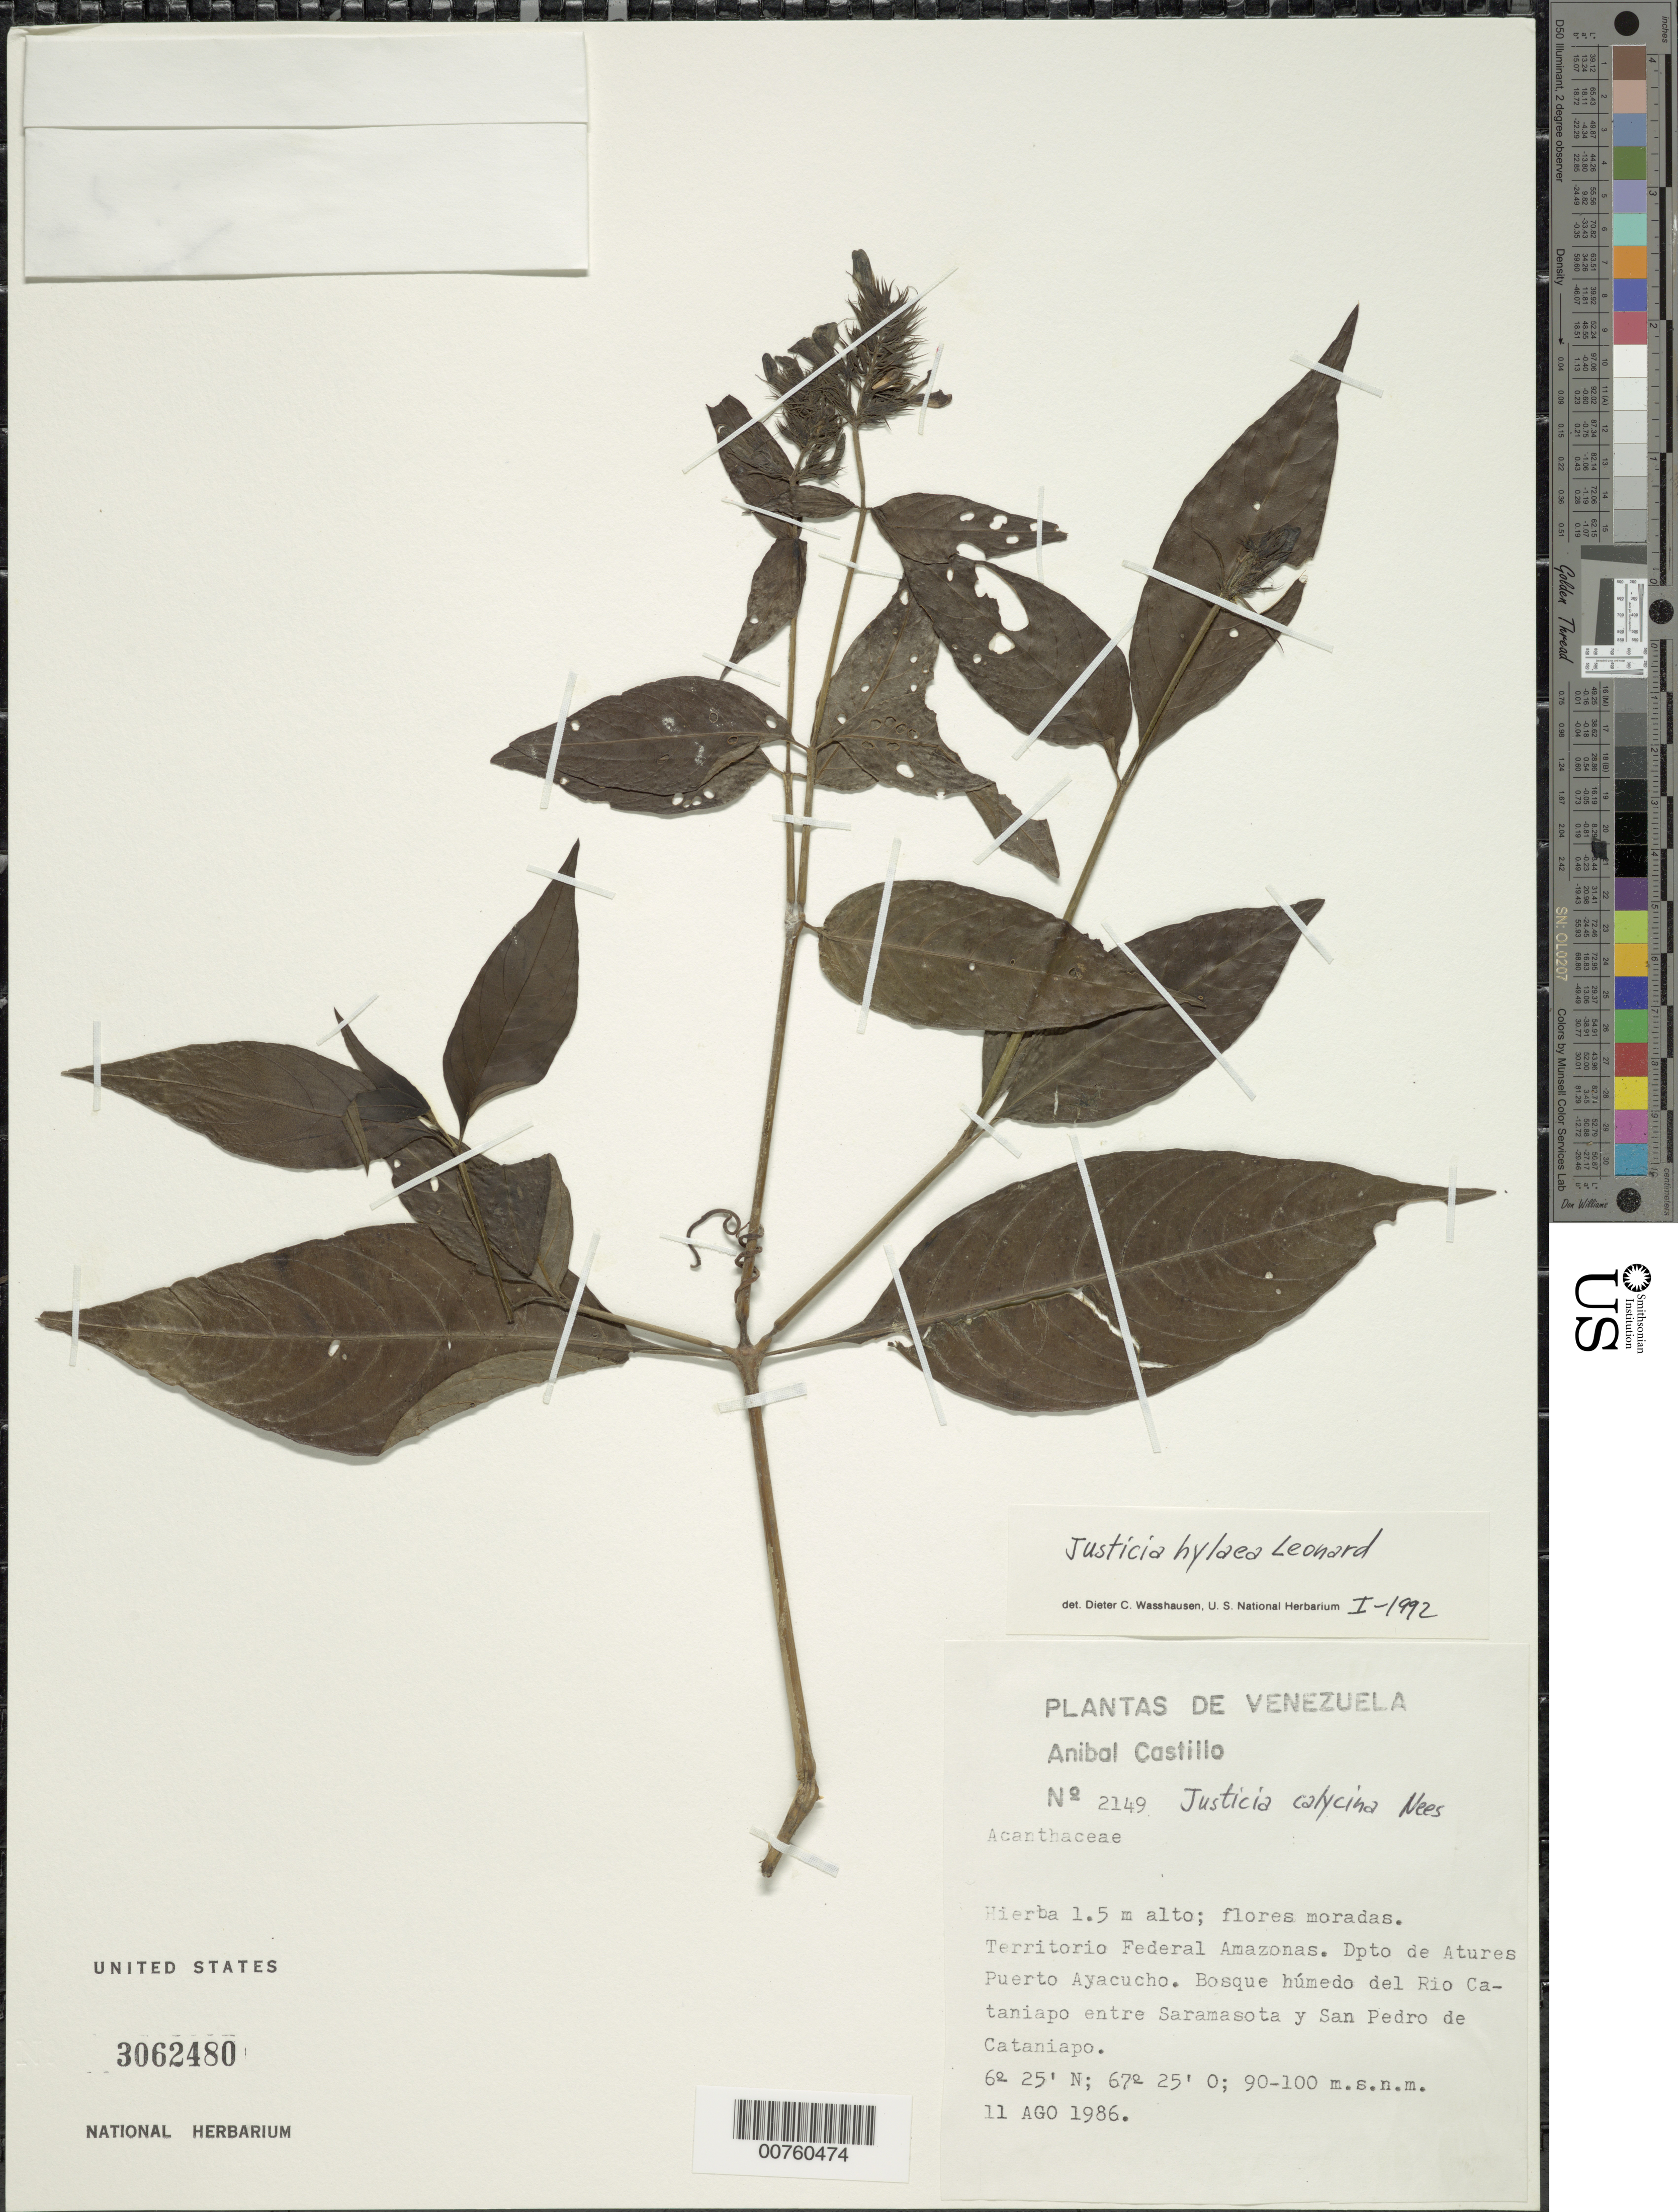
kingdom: Plantae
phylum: Tracheophyta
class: Magnoliopsida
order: Lamiales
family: Acanthaceae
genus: Justicia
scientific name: Justicia hylaea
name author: Leonard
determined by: Wasshausen, Dieter C., (BOT), Smithsonian Institution - National Museum of Natural History (UNITED STATES)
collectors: A. Castillo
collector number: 2149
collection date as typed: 11-Aug-86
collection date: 1986-08-11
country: Venezuela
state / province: Amazonas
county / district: Atures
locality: Puerto Ayacucho, Río Cataniapo, entre Saramasota y San Pedro de Cataniapo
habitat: Bosque húmedo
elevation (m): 90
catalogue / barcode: US 3062480